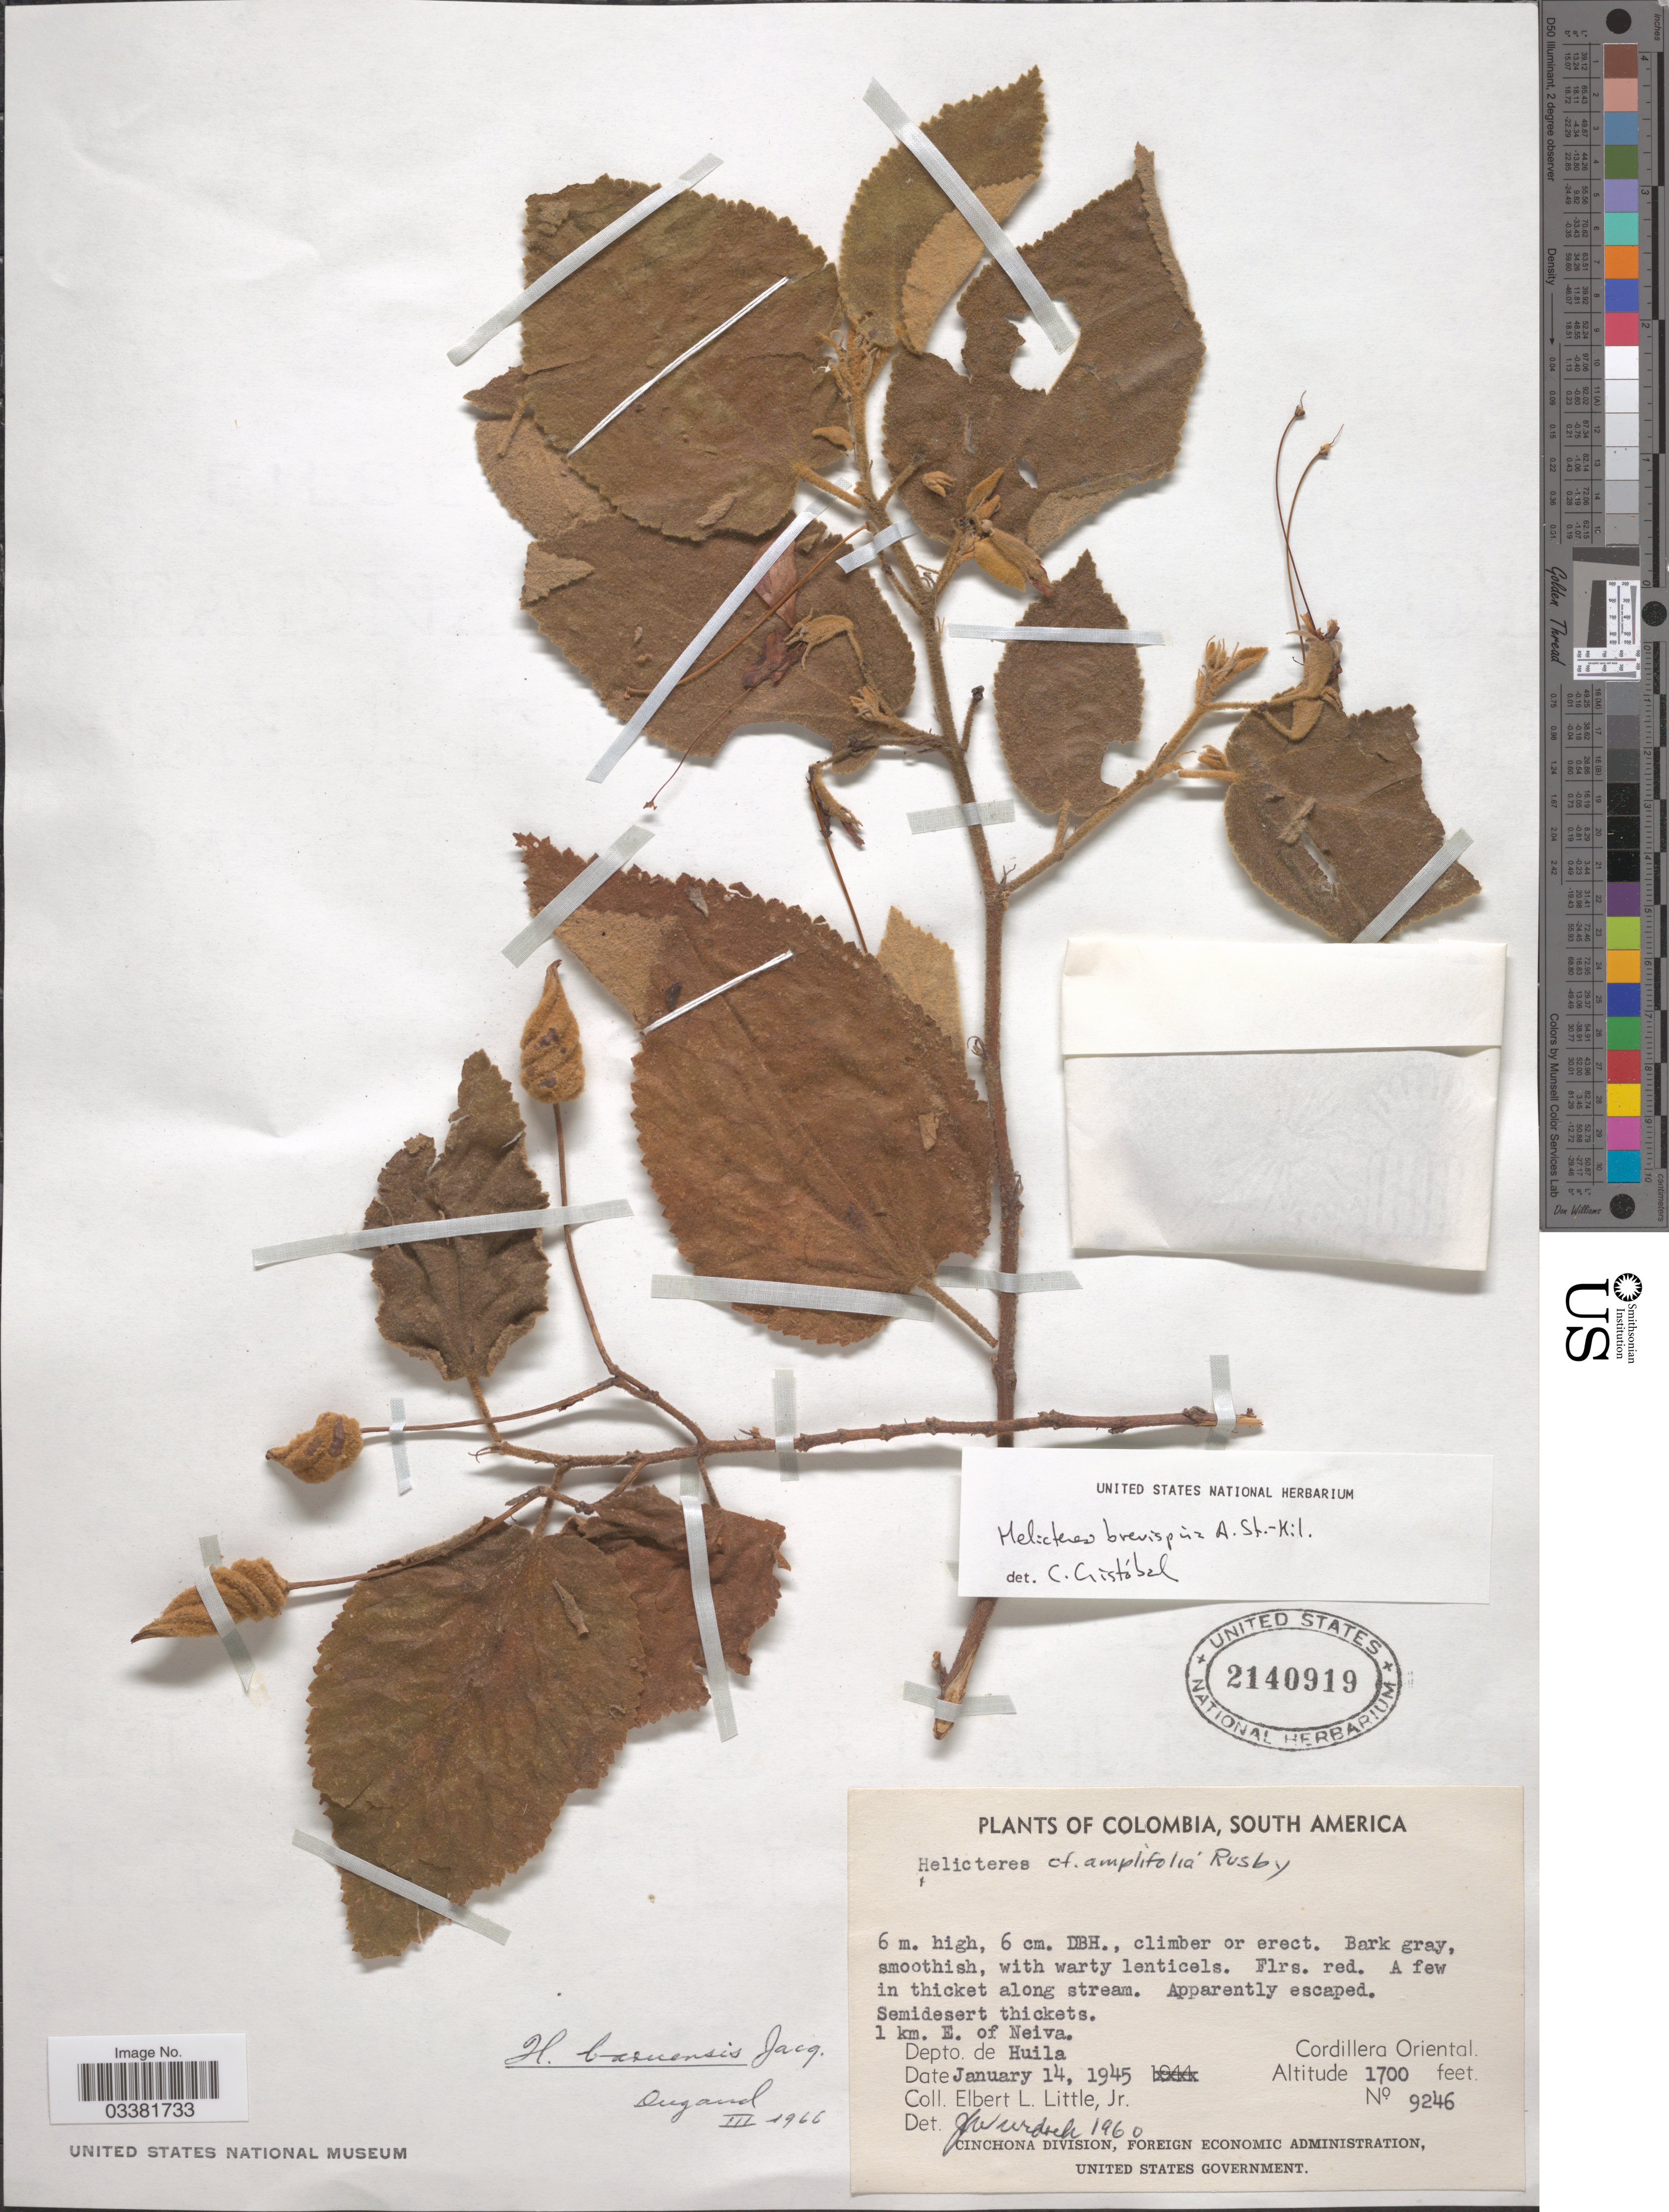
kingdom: Plantae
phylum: Tracheophyta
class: Magnoliopsida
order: Malvales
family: Malvaceae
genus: Helicteres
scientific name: Helicteres brevispira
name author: A. St.-Hil.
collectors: E. L. Little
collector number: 9246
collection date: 1945-01-14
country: Colombia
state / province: Huila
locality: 1 km. E. of Neiva. Depto. de Huila Cordillera Oriental.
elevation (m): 518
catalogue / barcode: US 2140919